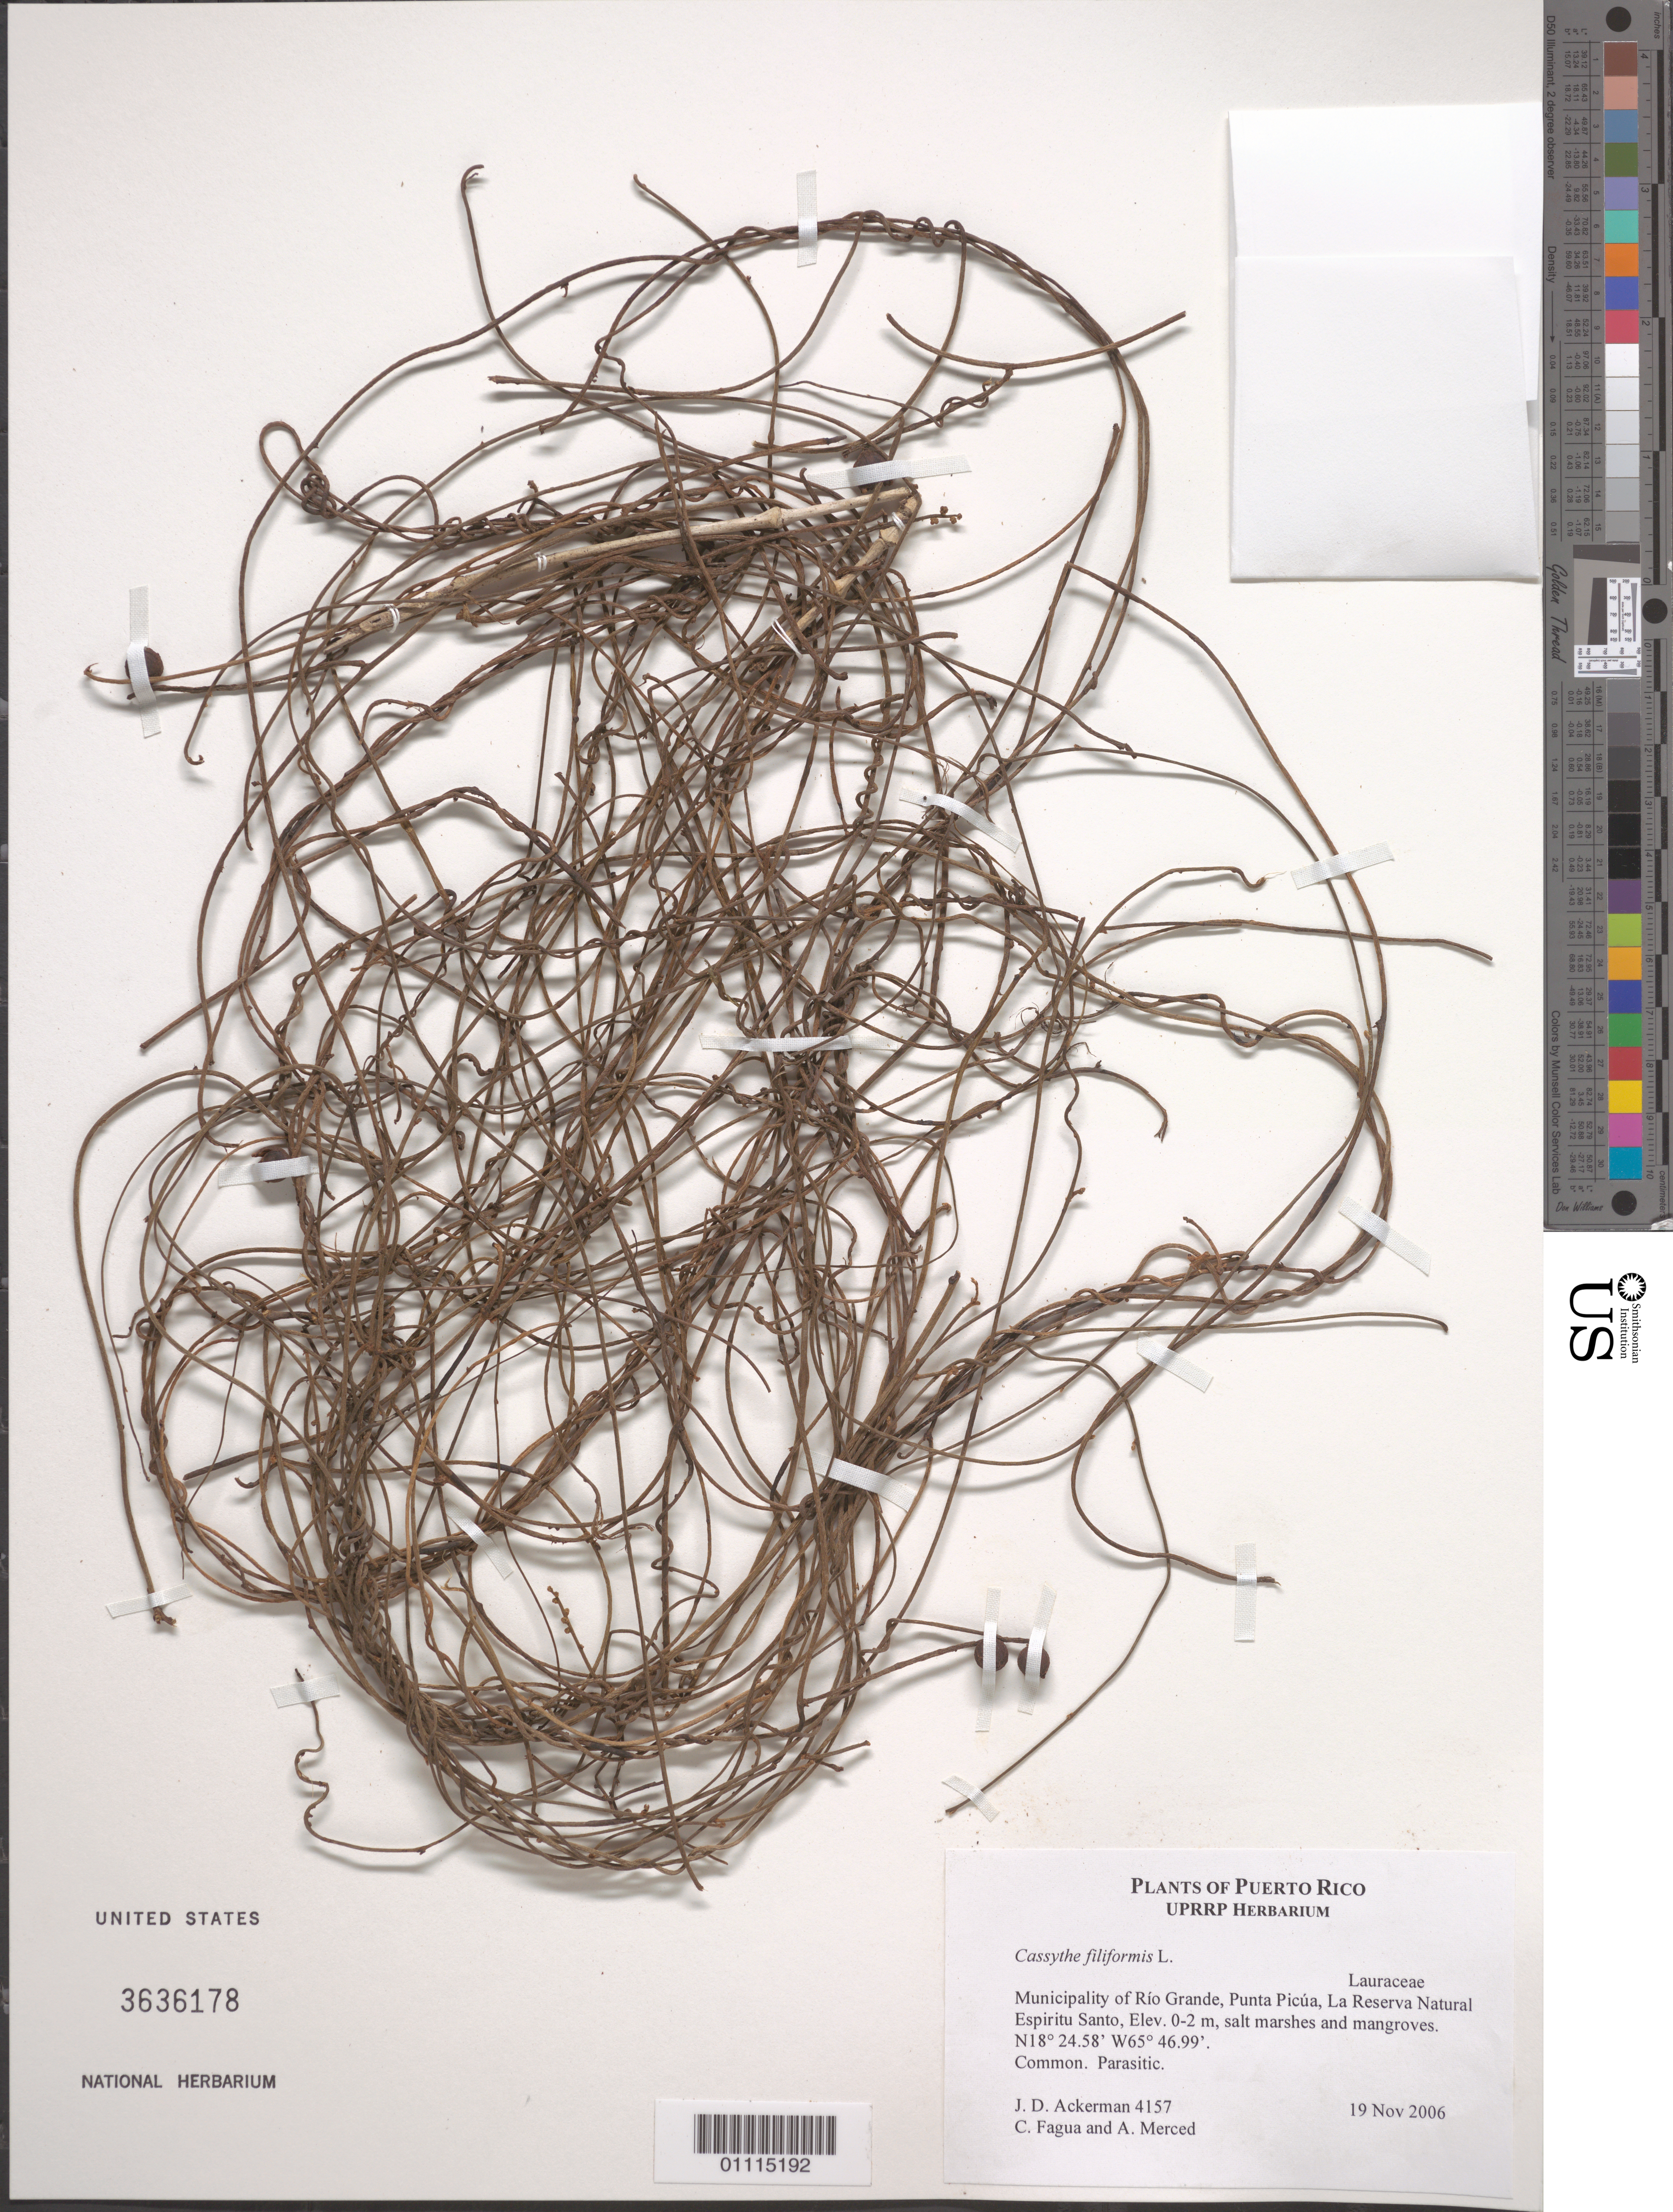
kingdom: Plantae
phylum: Tracheophyta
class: Magnoliopsida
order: Laurales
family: Lauraceae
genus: Cassytha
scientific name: Cassytha filiformis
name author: L.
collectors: J. D. Ackerman, C. Fagua & A. Merced Alejandro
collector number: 4157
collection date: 2006-11-19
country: Puerto Rico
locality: Mun. Río Grande, Punta Picúa, La Reserva Natural Espiritu Santo.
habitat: Salt marshes and mangroves.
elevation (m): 0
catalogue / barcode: US 3636178